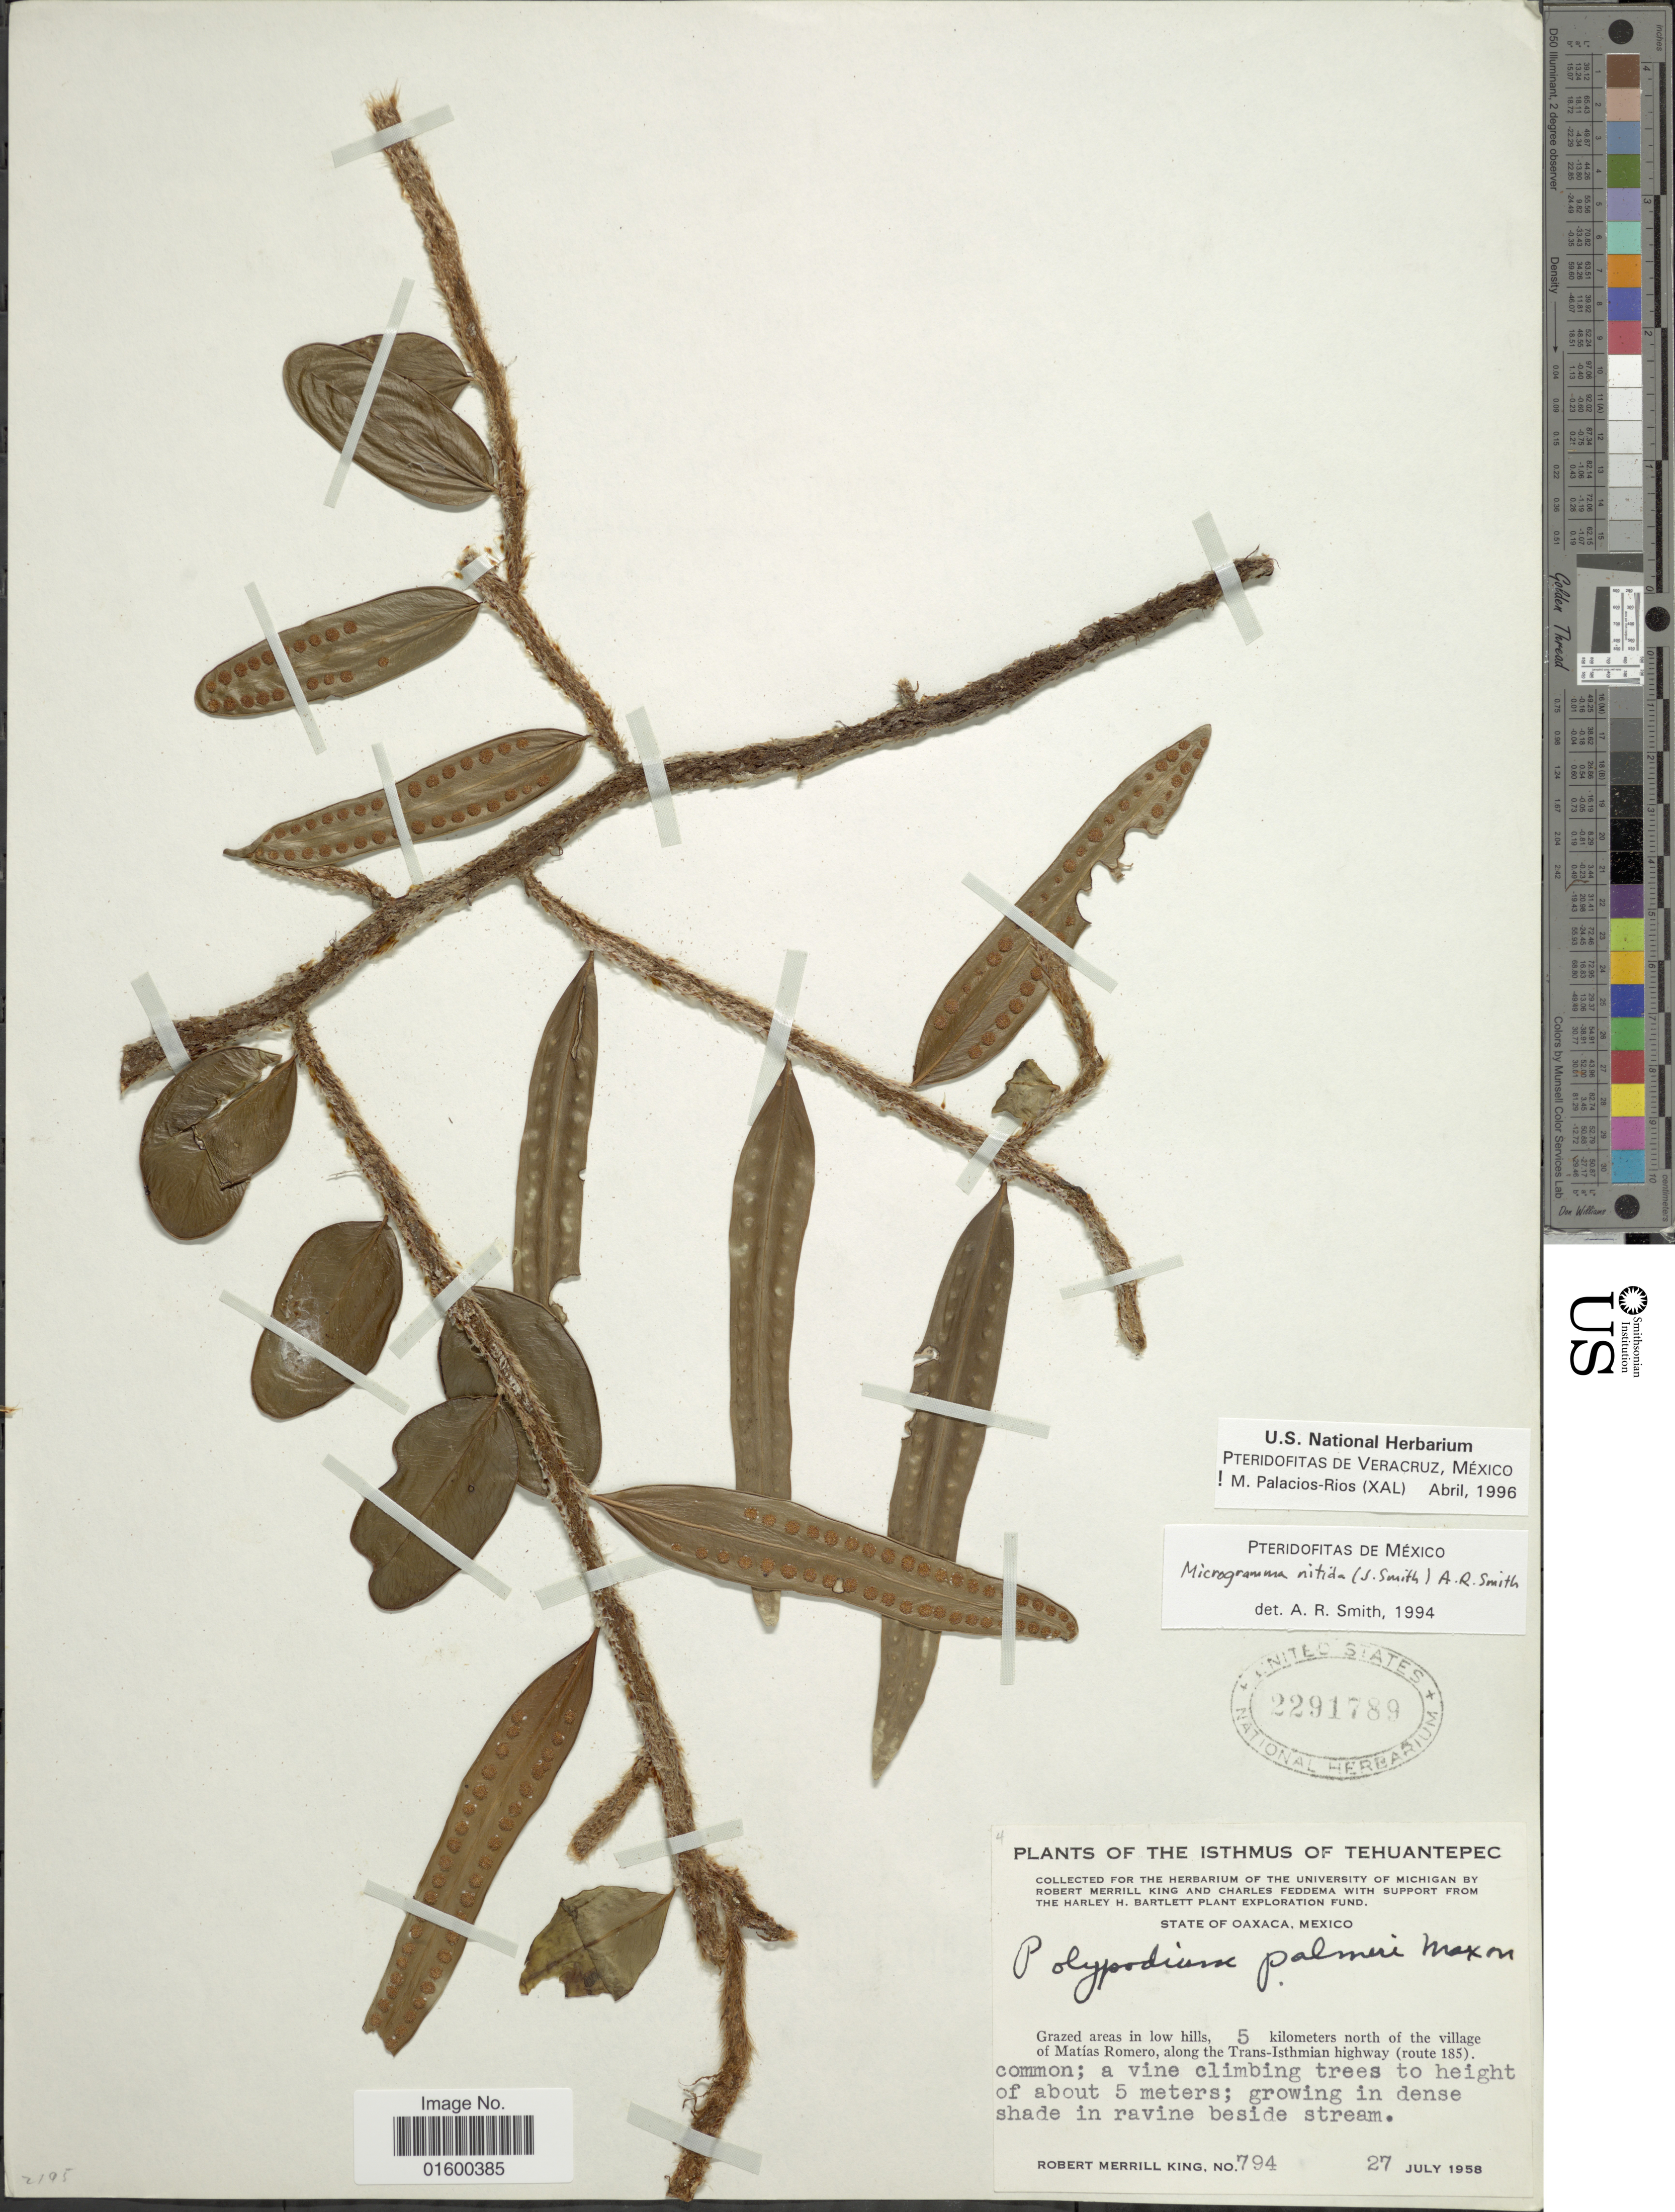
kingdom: Plantae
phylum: Tracheophyta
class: Polypodiopsida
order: Polypodiales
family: Polypodiaceae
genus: Microgramma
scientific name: Microgramma nitida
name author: (J. Sm.) A.R. Sm.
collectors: R. M. King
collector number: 794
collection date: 1958-07-27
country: Mexico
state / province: Oaxaca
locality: Isthmus of Tehuantepec, State of Oaxaca, 5 kilometers north of village of Matias Romero, along the Trans-Isthmian highway (route 185)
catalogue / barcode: US 2291789